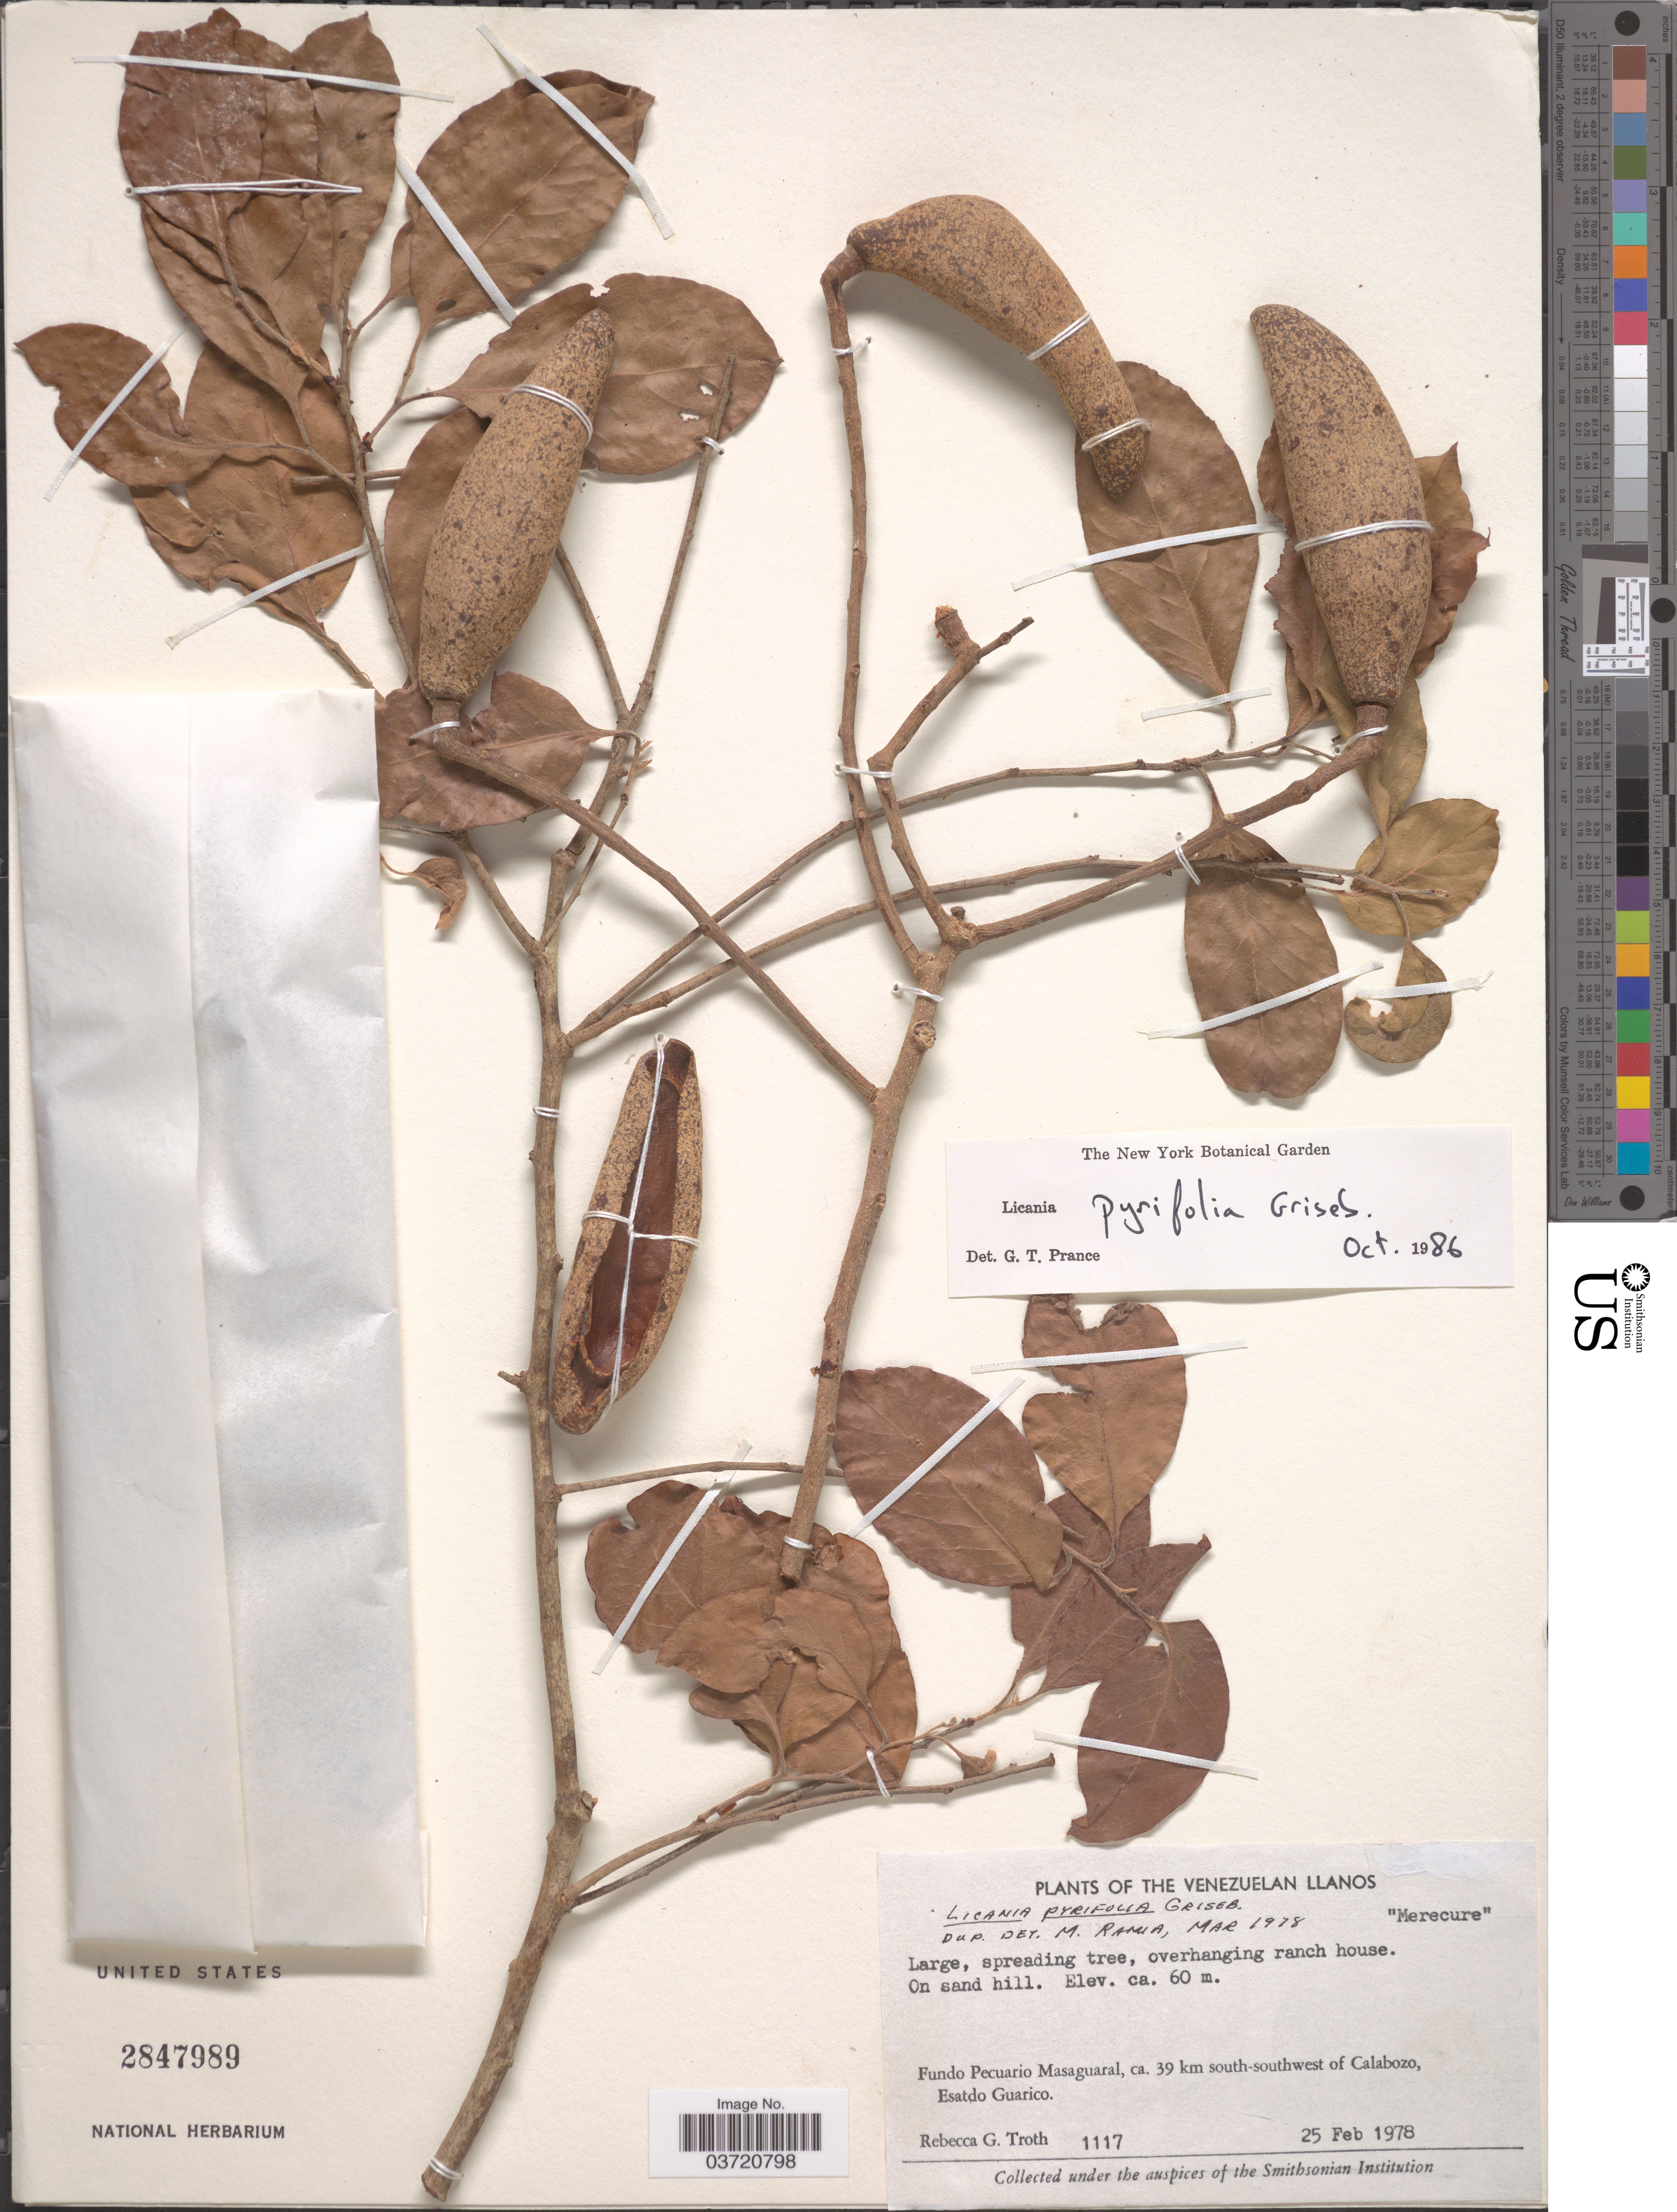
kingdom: Plantae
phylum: Tracheophyta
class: Magnoliopsida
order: Malpighiales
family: Chrysobalanaceae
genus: Moquilea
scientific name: Moquilea pyrifolia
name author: (Griseb.) R.O. Williams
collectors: R. Troth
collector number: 1117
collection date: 1978-02-25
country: Venezuela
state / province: Guarico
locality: Venezuelan Llanos. Fundo Pecuario Masaguaral, ca. 39 km south-southwest of Calabozo.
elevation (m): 60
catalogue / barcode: US 2847989